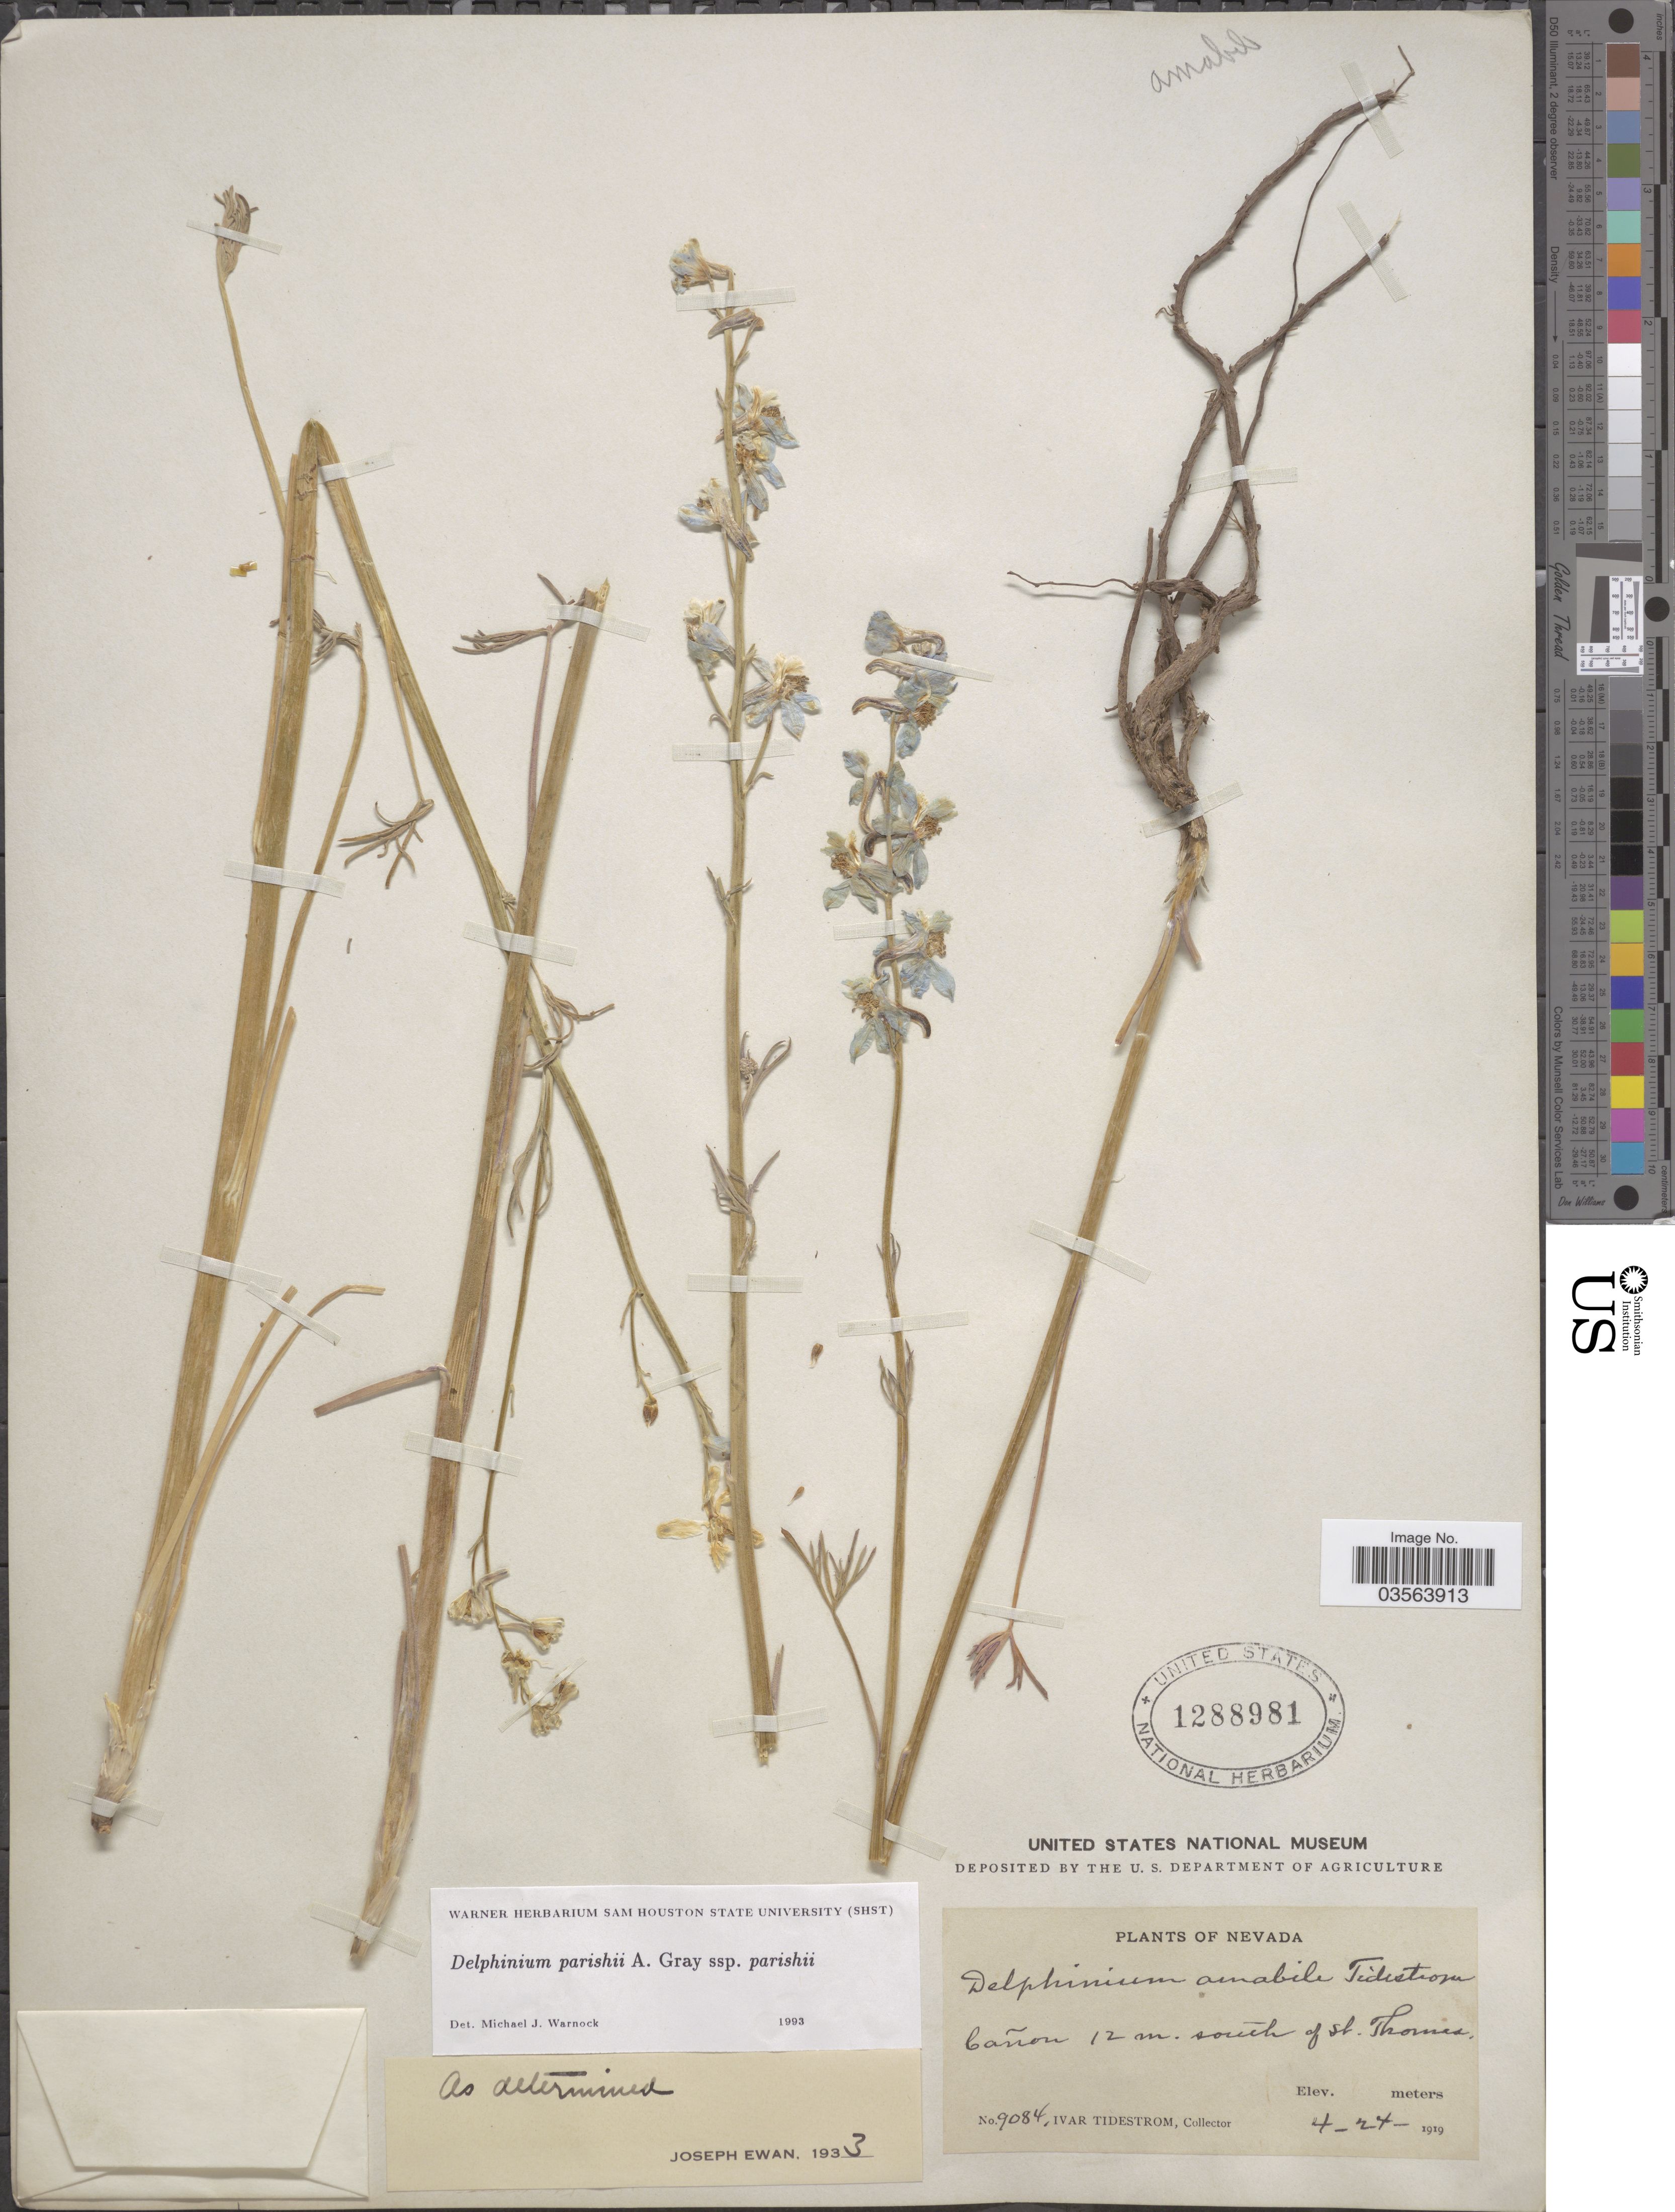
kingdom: Plantae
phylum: Tracheophyta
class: Magnoliopsida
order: Ranunculales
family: Ranunculaceae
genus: Delphinium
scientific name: Delphinium parishii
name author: A. Gray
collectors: I. F. Tidestrom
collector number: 9084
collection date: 1919-04-24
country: United States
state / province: Nevada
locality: Cañon 12 m. south of St. Thomas.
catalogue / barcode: US 1288981